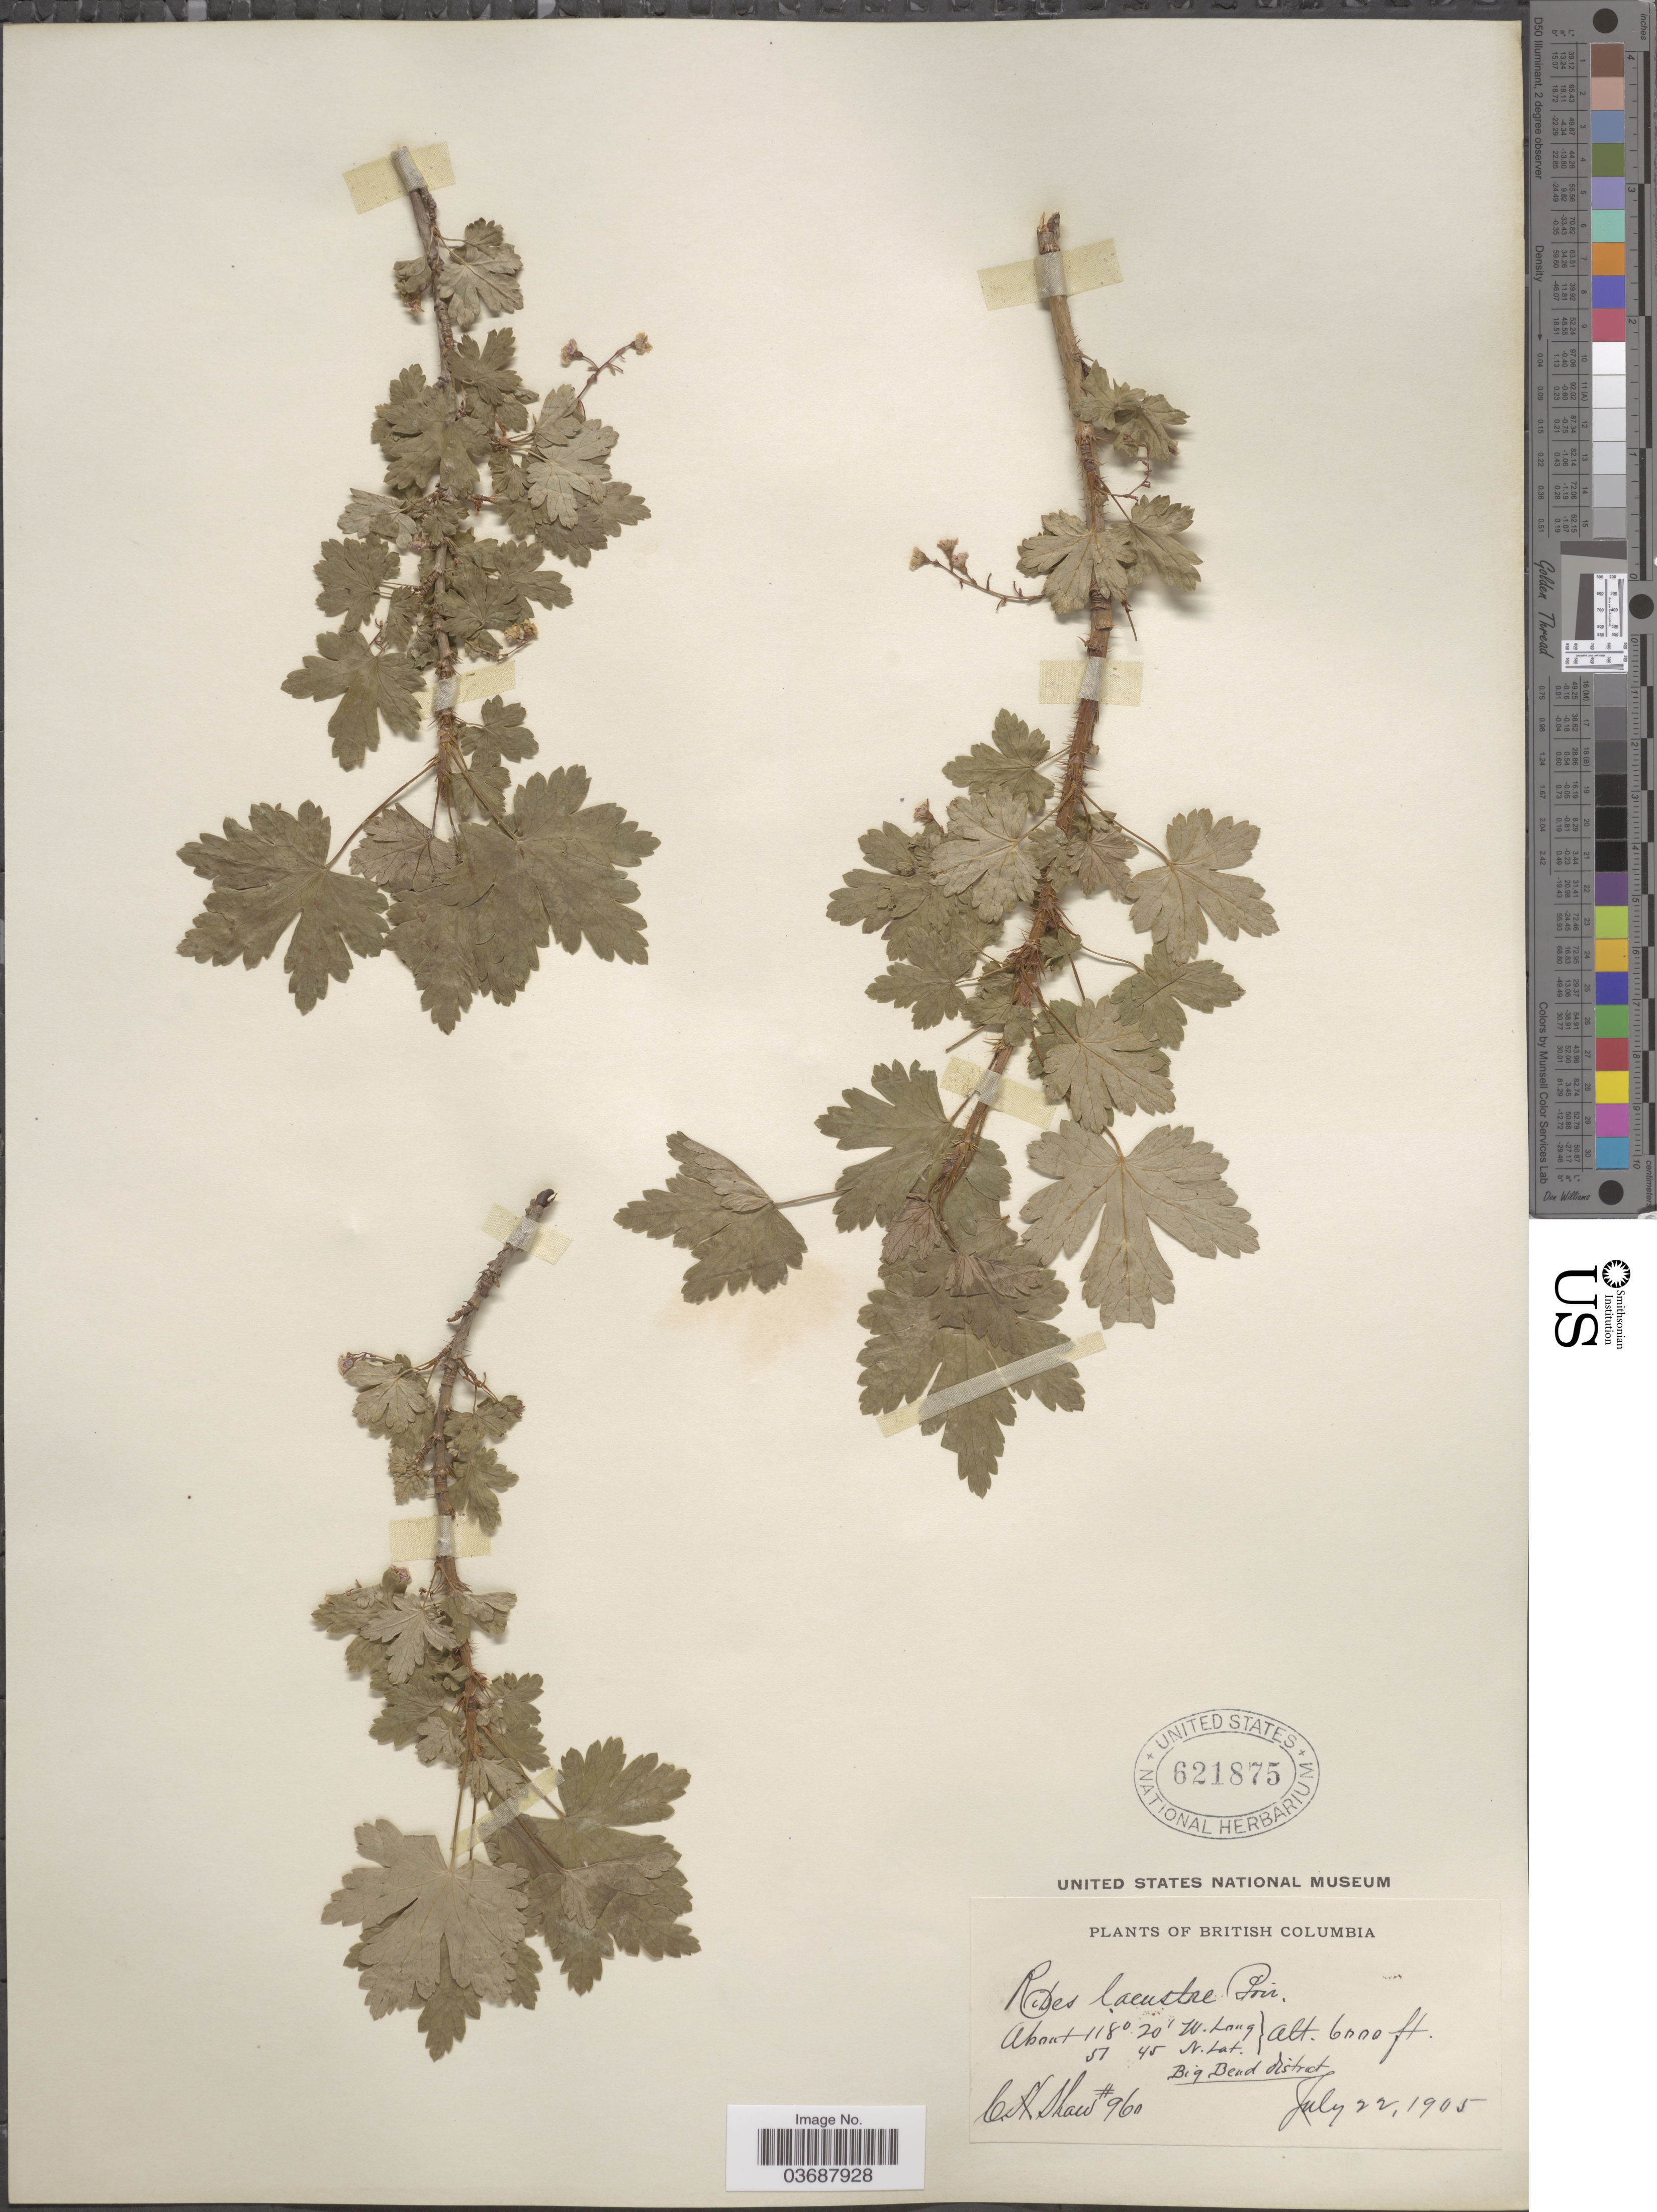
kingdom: Plantae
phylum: Tracheophyta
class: Magnoliopsida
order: Saxifragales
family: Grossulariaceae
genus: Ribes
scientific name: Ribes lacustre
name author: (Pers.) Poir.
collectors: C. H. Shaw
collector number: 960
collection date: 1905-07-22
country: Canada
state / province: British Columbia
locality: Big Bend District.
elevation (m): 1829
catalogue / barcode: US 621875